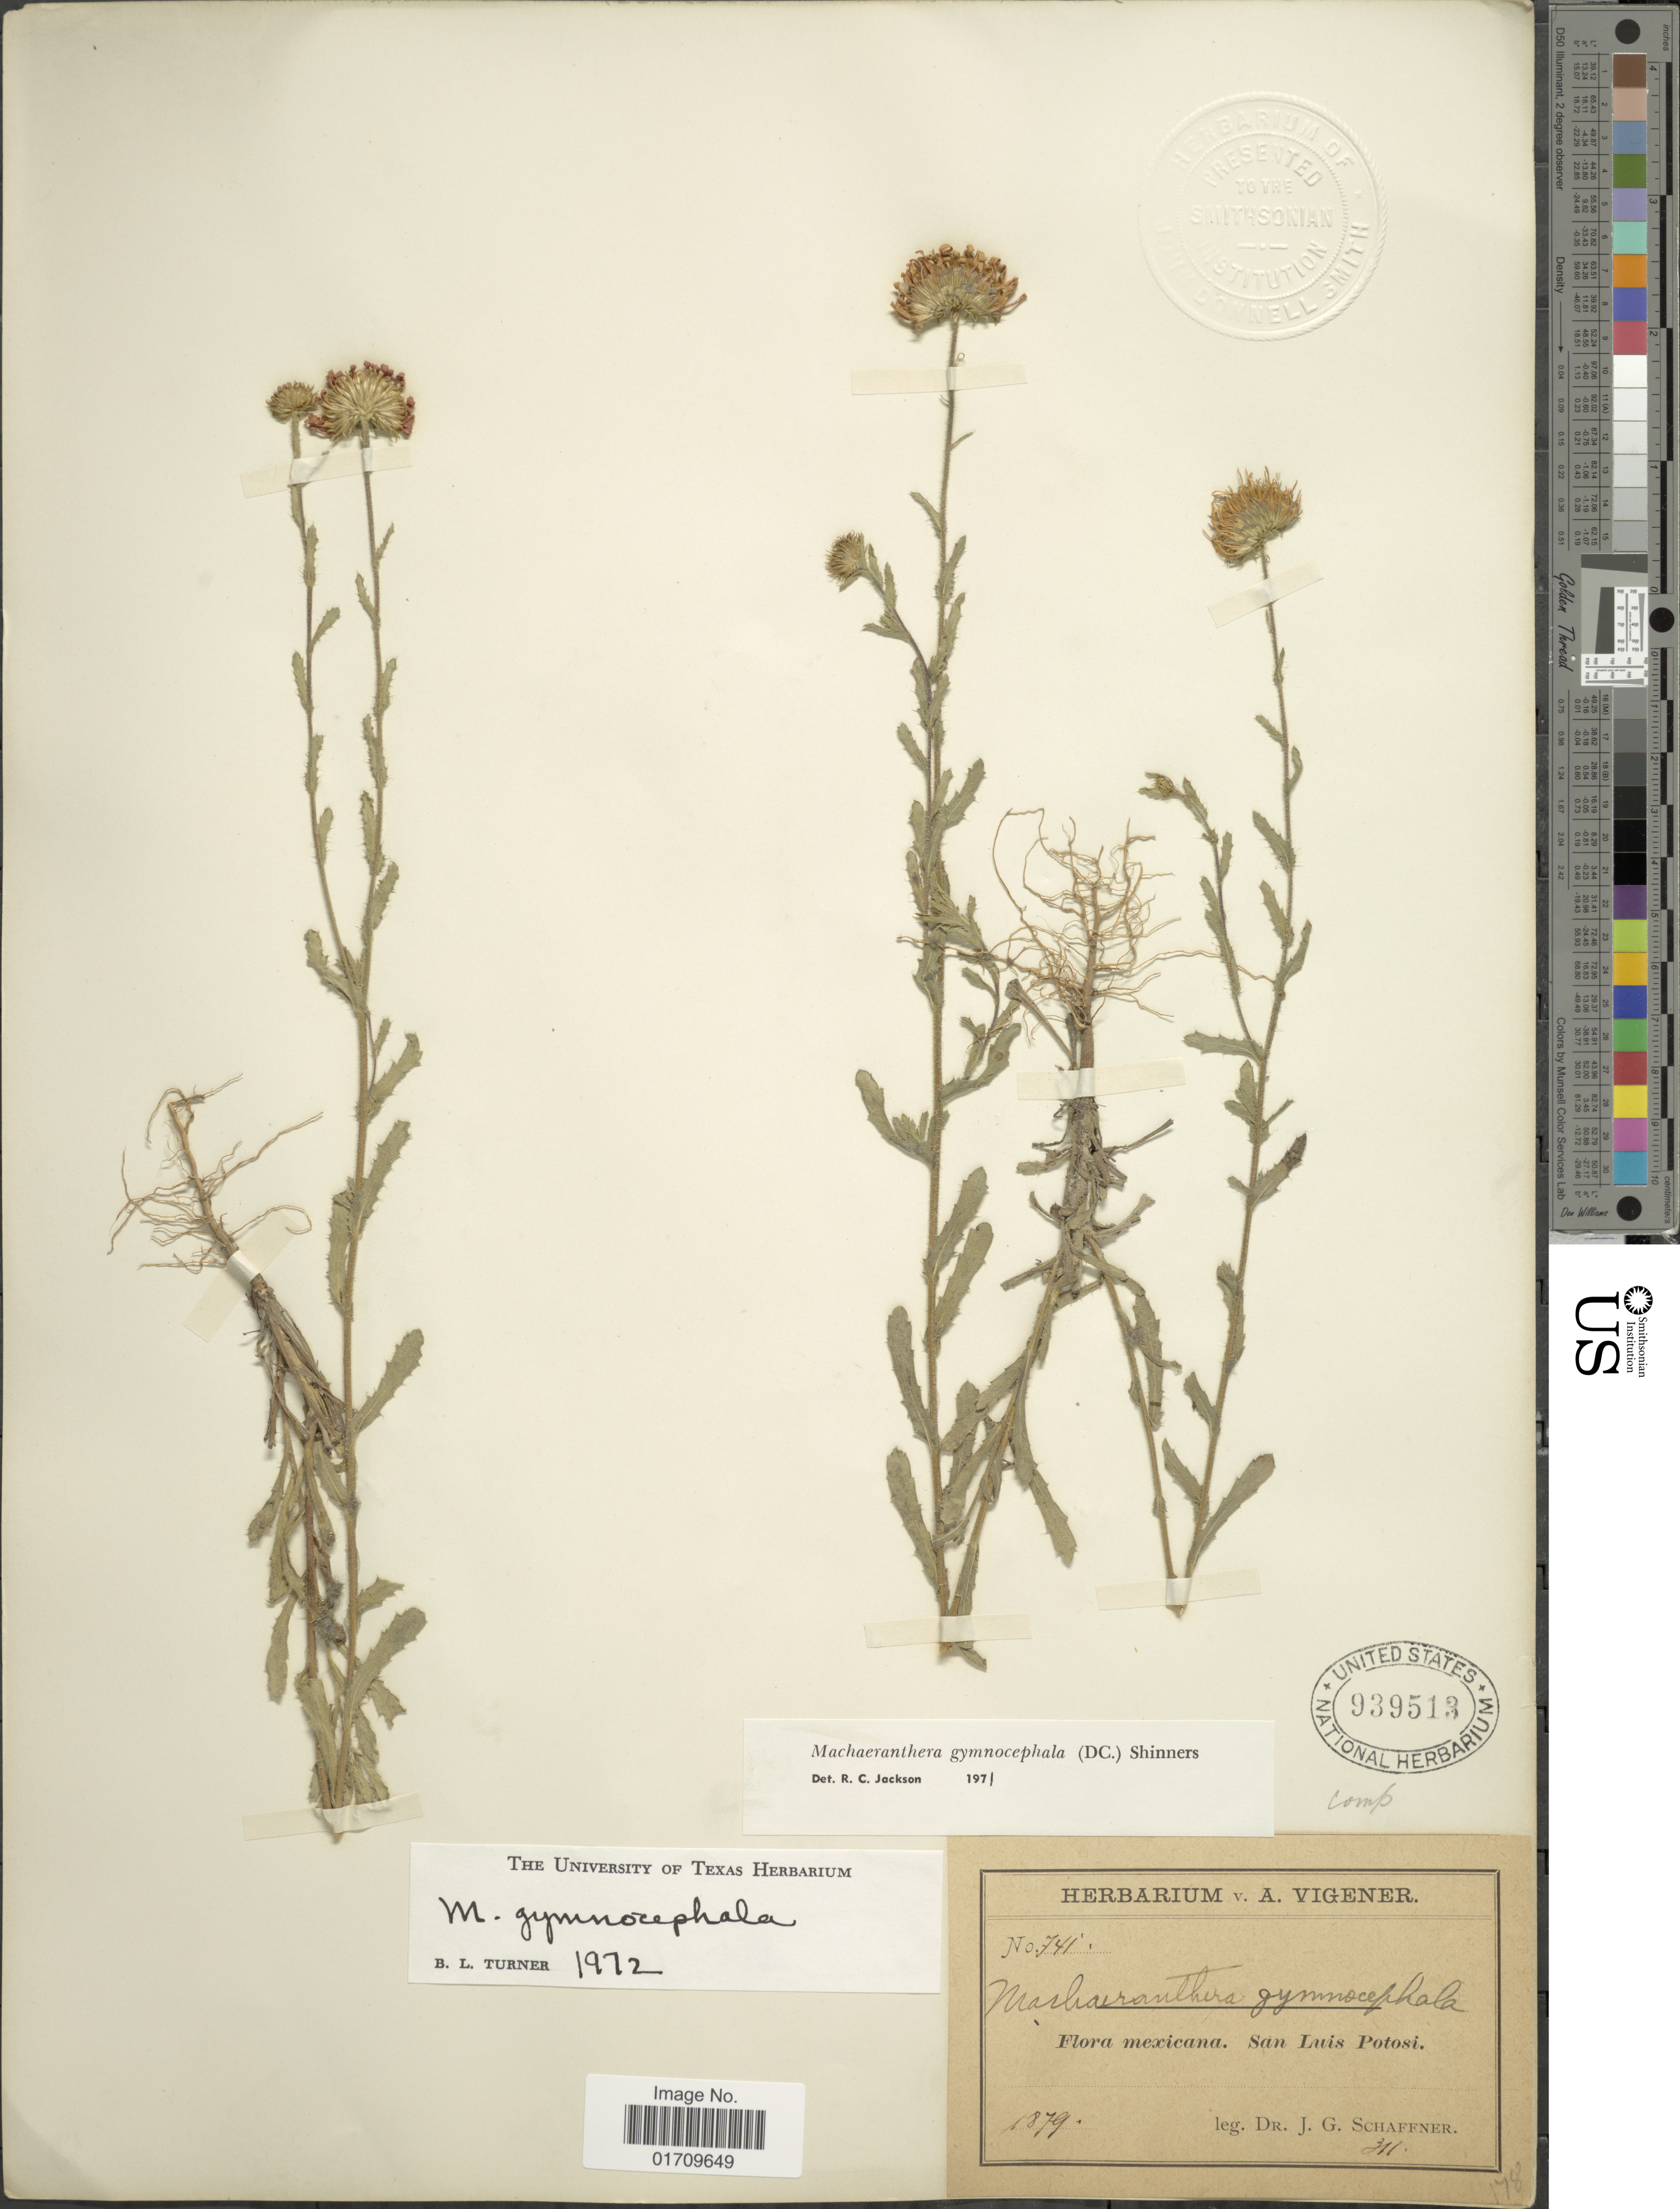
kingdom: Plantae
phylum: Tracheophyta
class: Magnoliopsida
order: Asterales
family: Asteraceae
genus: Machaeranthera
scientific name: Machaeranthera gymnocephala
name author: (DC.) Shinners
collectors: J. G. Schaffner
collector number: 741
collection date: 1879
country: Mexico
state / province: San Luis Potosí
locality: Mexicana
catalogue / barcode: US 939513